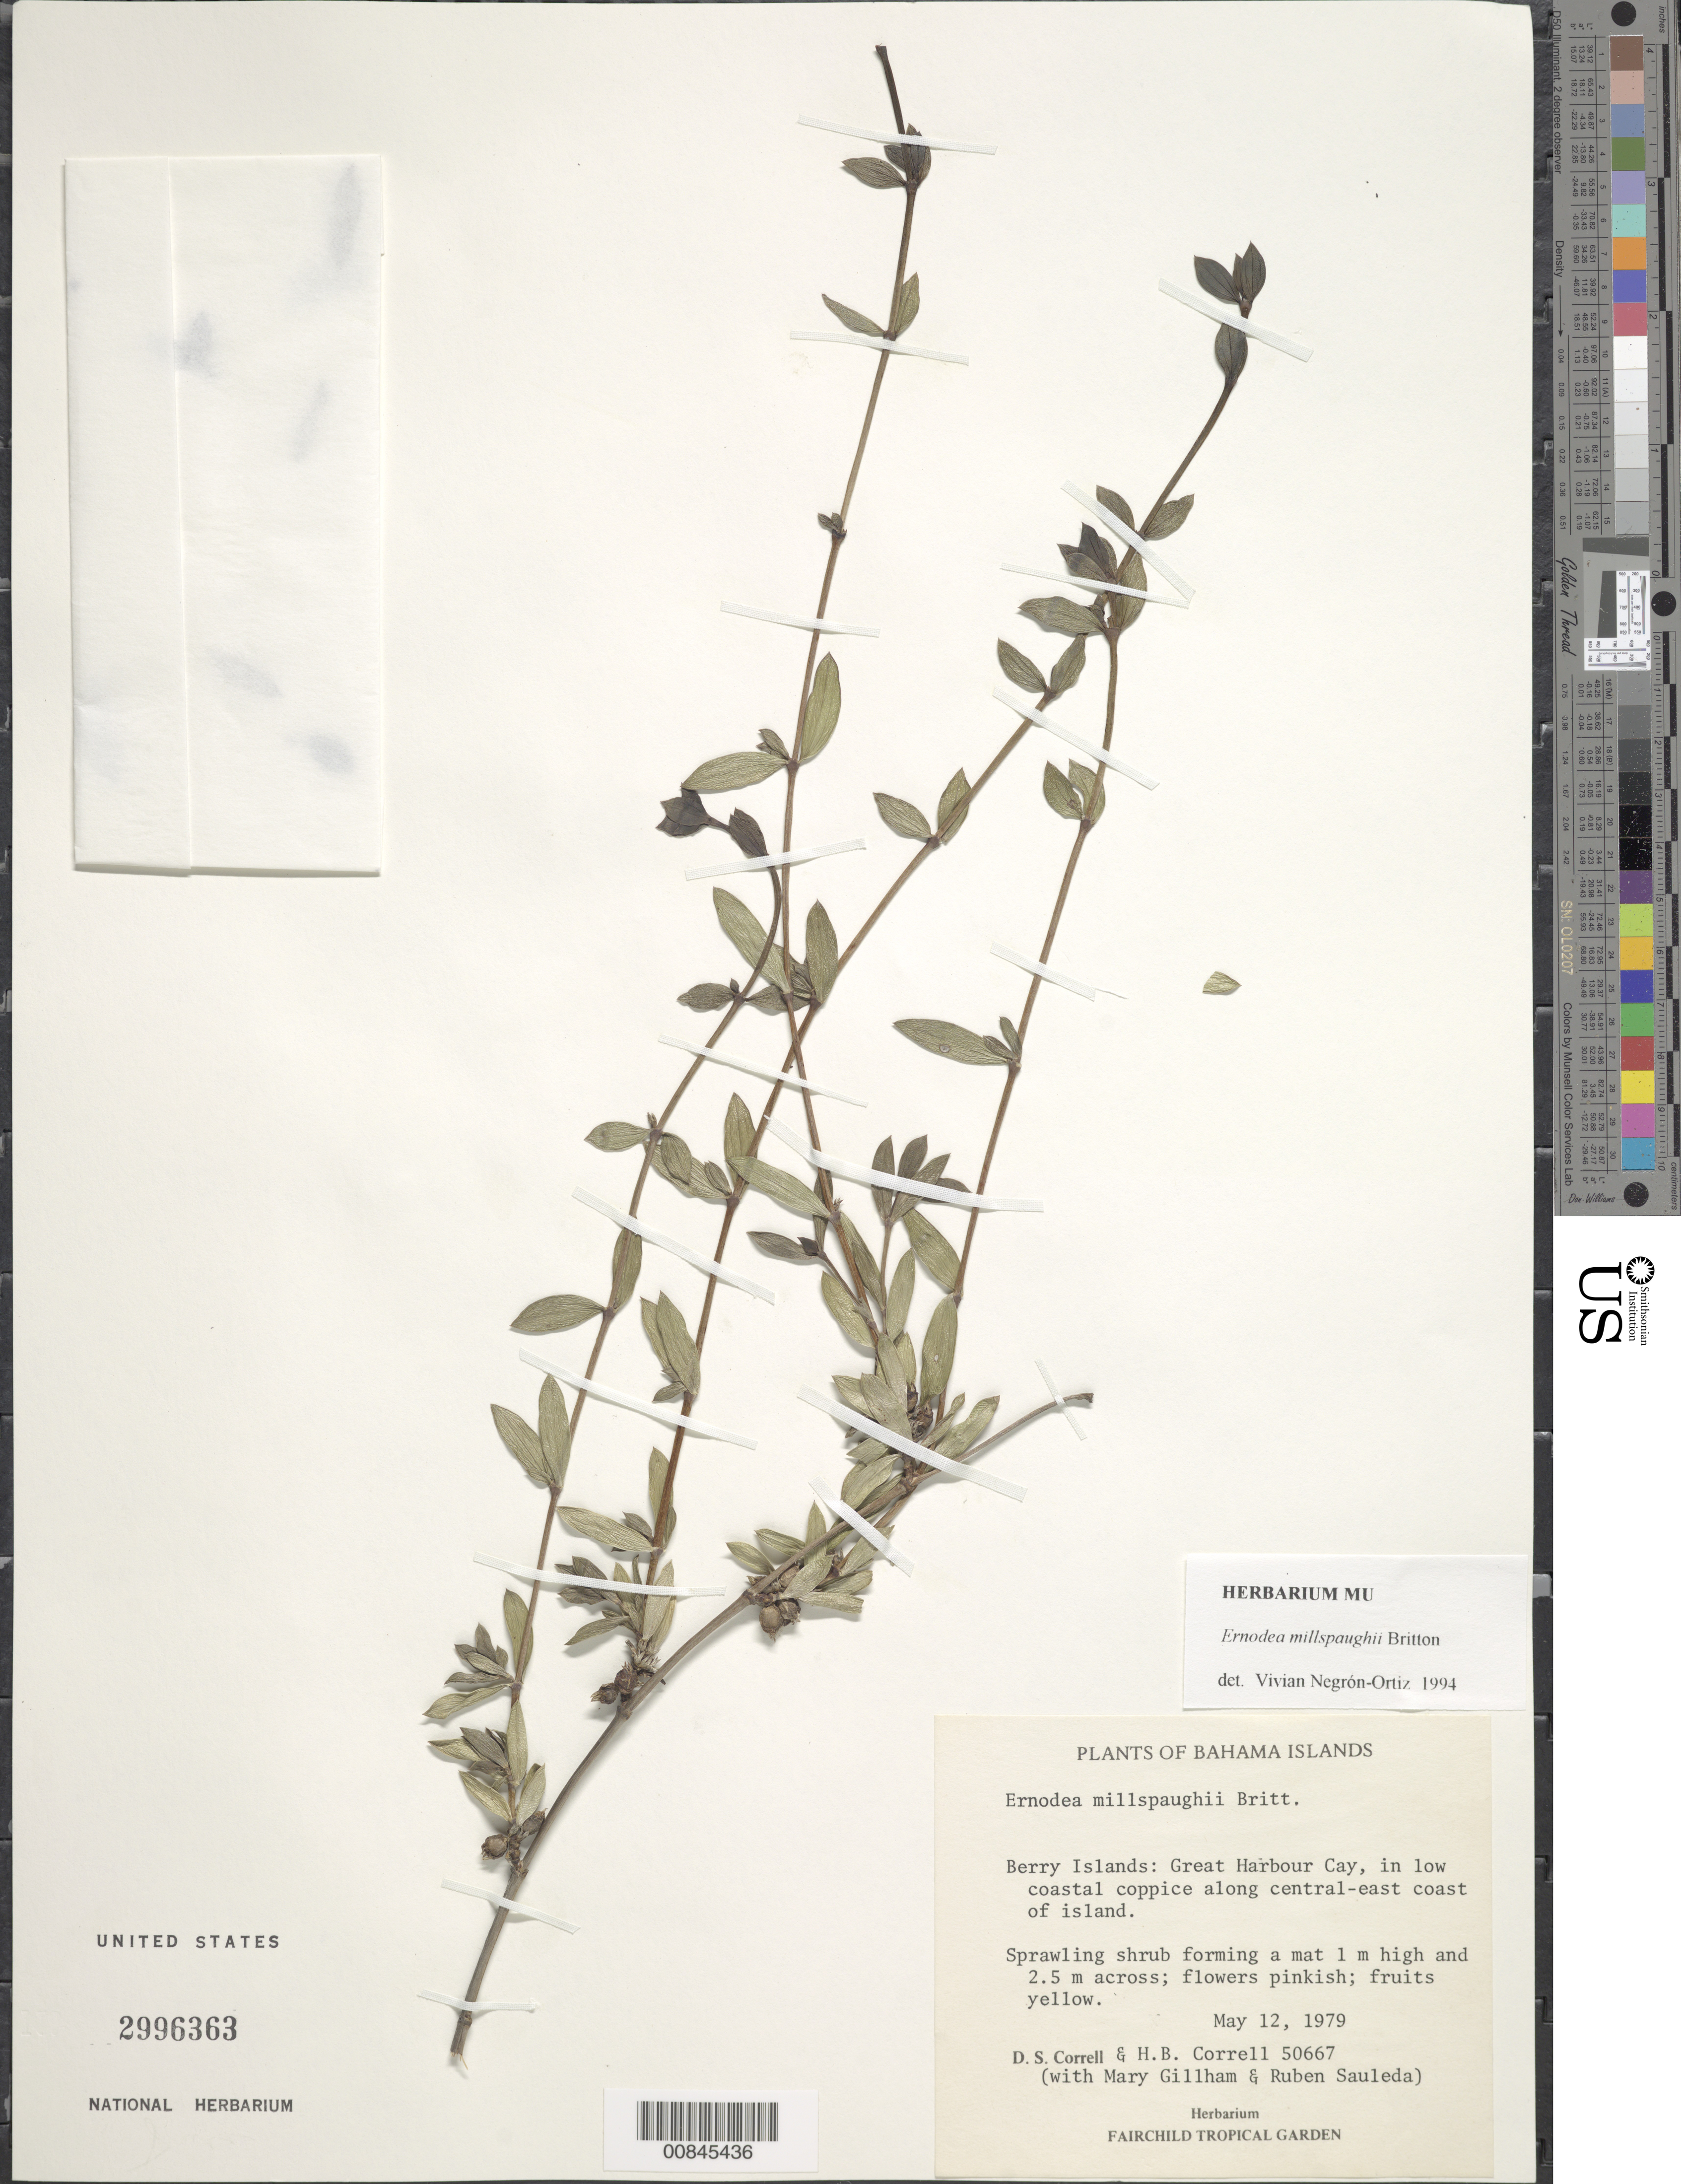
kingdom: Plantae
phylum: Tracheophyta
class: Magnoliopsida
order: Gentianales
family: Rubiaceae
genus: Ernodea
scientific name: Ernodea millspaughii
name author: Britton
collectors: D. S. Correll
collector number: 50667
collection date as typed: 12 May 1979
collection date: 1979-05-12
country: Bahamas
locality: Berry Islands: Great Harbor Cay, along Central-east coast of island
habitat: In low coastal coppice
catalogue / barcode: US 2996363